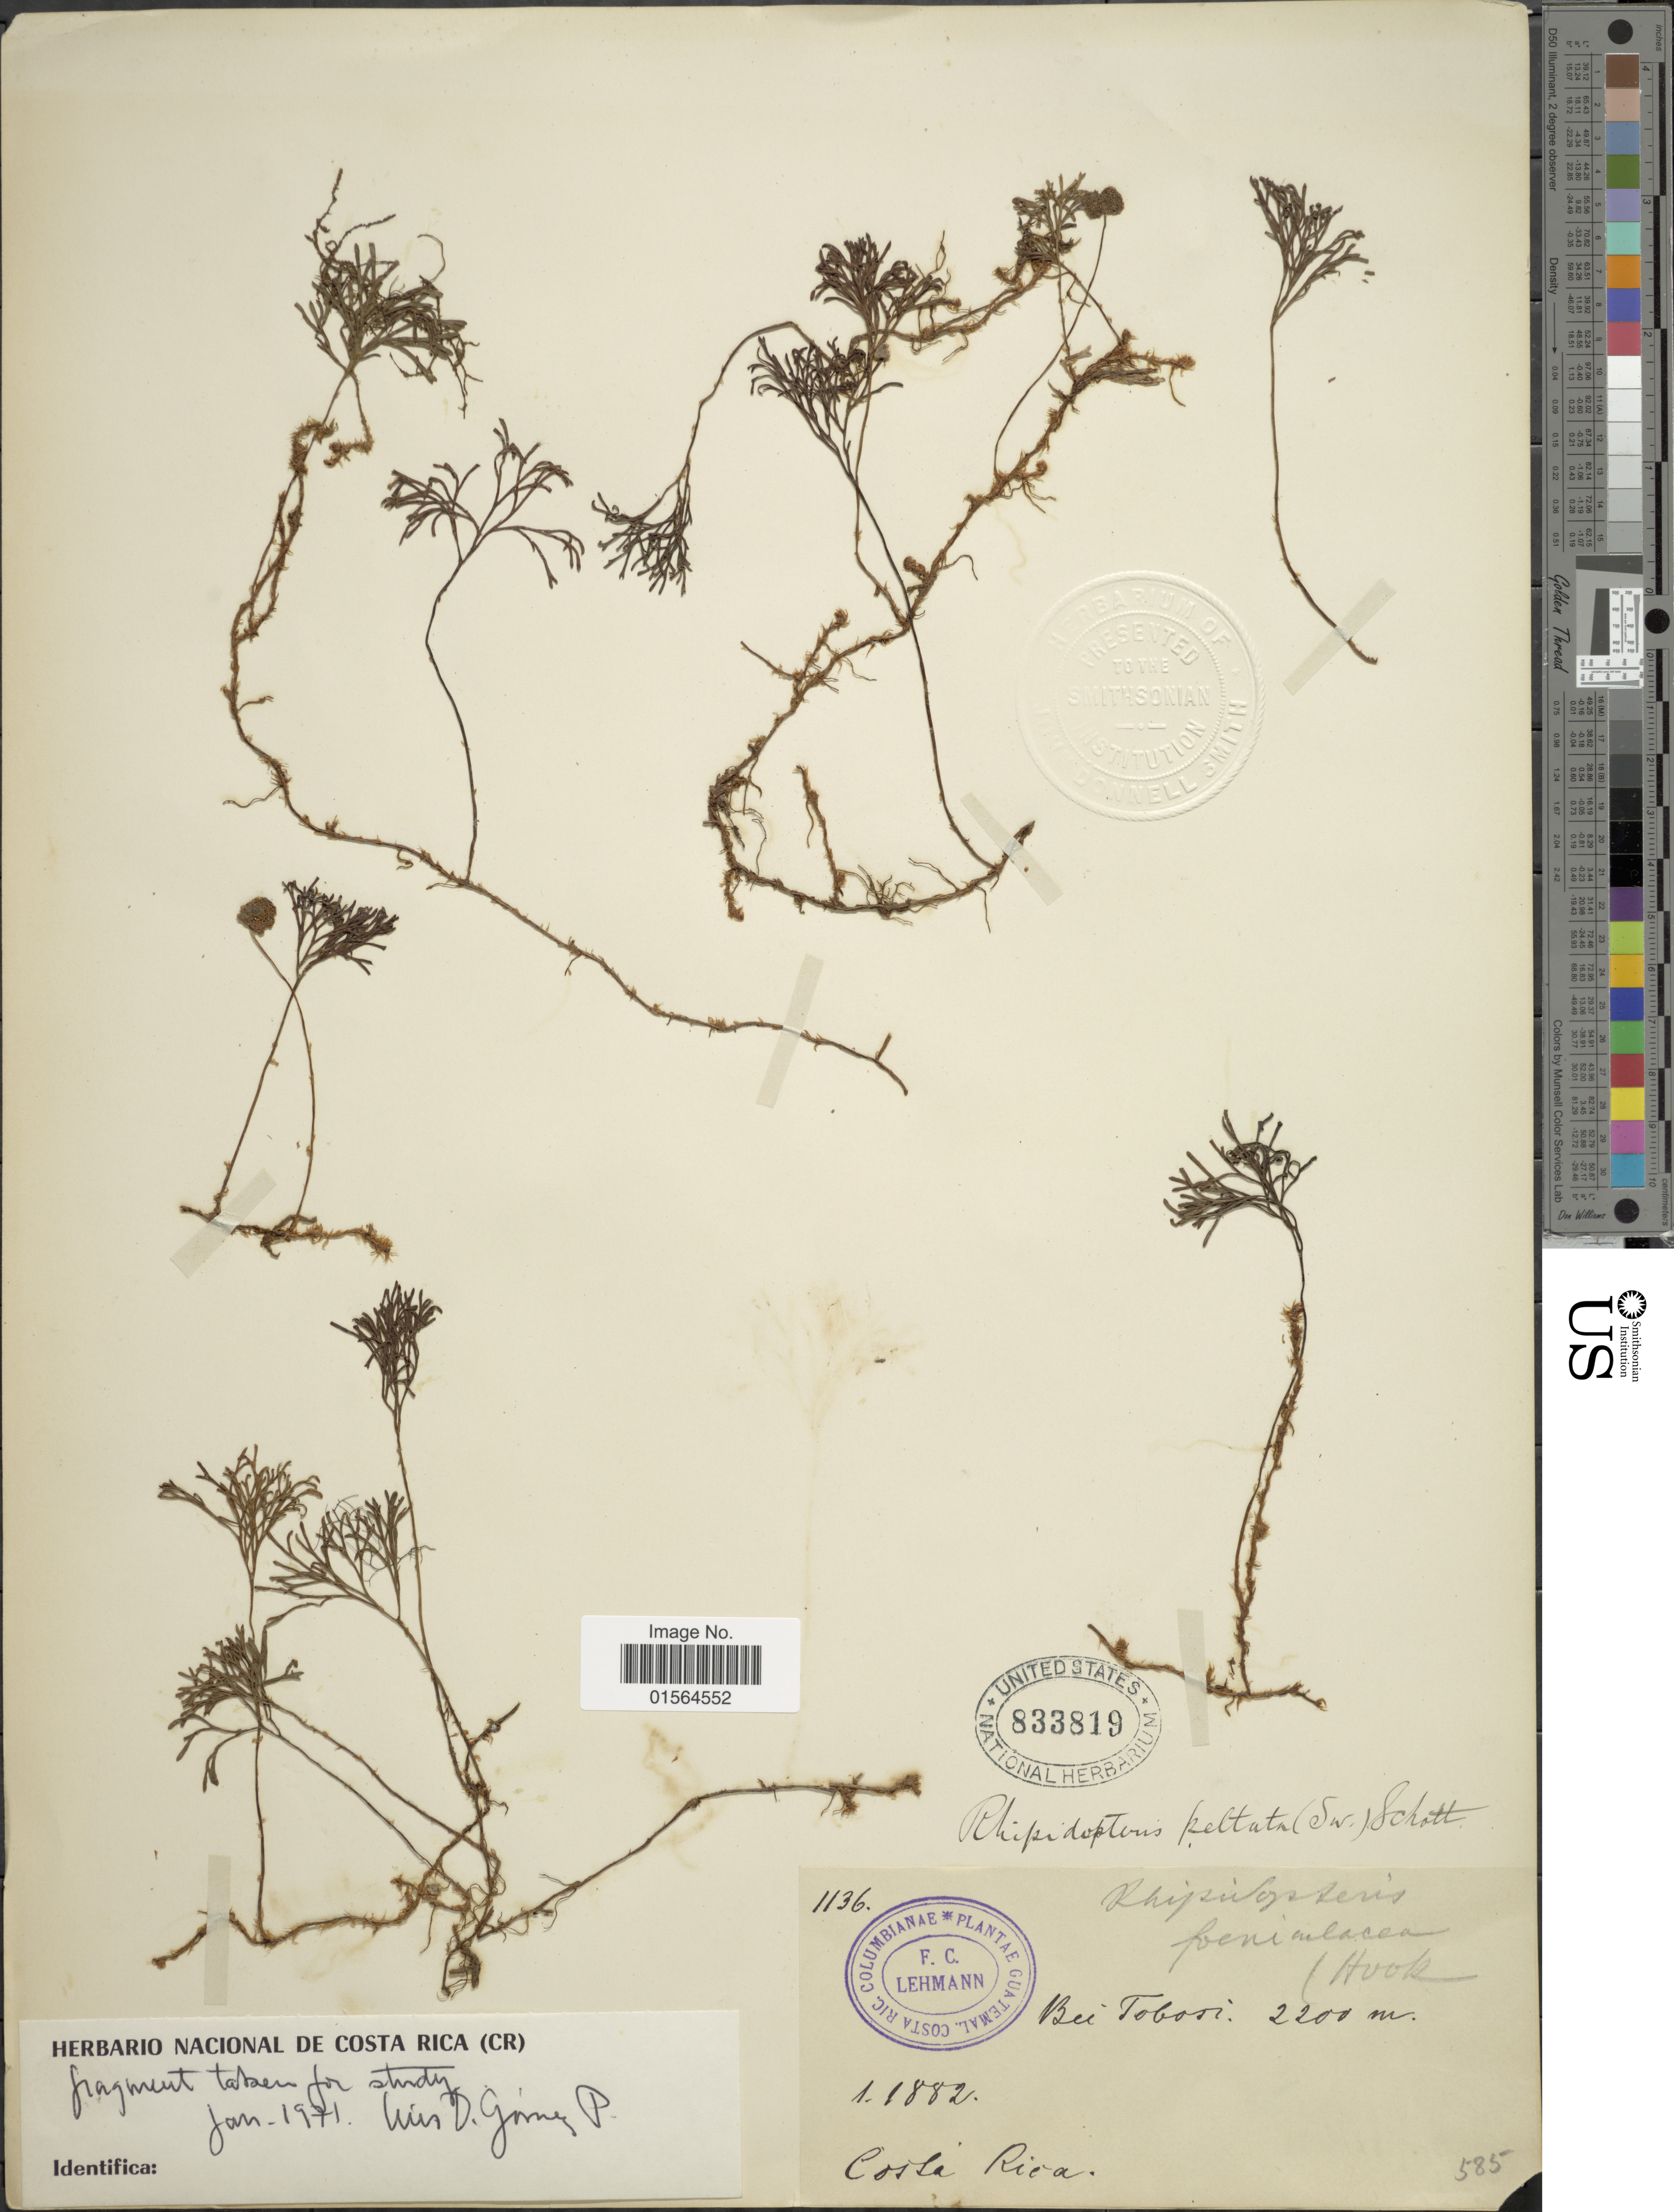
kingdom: Plantae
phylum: Tracheophyta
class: Polypodiopsida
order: Polypodiales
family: Dryopteridaceae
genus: Elaphoglossum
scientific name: Elaphoglossum peltatum f. foeniculaceum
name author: (Hook. & Grev.) Mickel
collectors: F. C. Lehmann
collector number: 1136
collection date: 1882-01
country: Costa Rica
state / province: Cartago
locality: Bei Tobosi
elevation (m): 2200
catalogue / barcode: US 833819